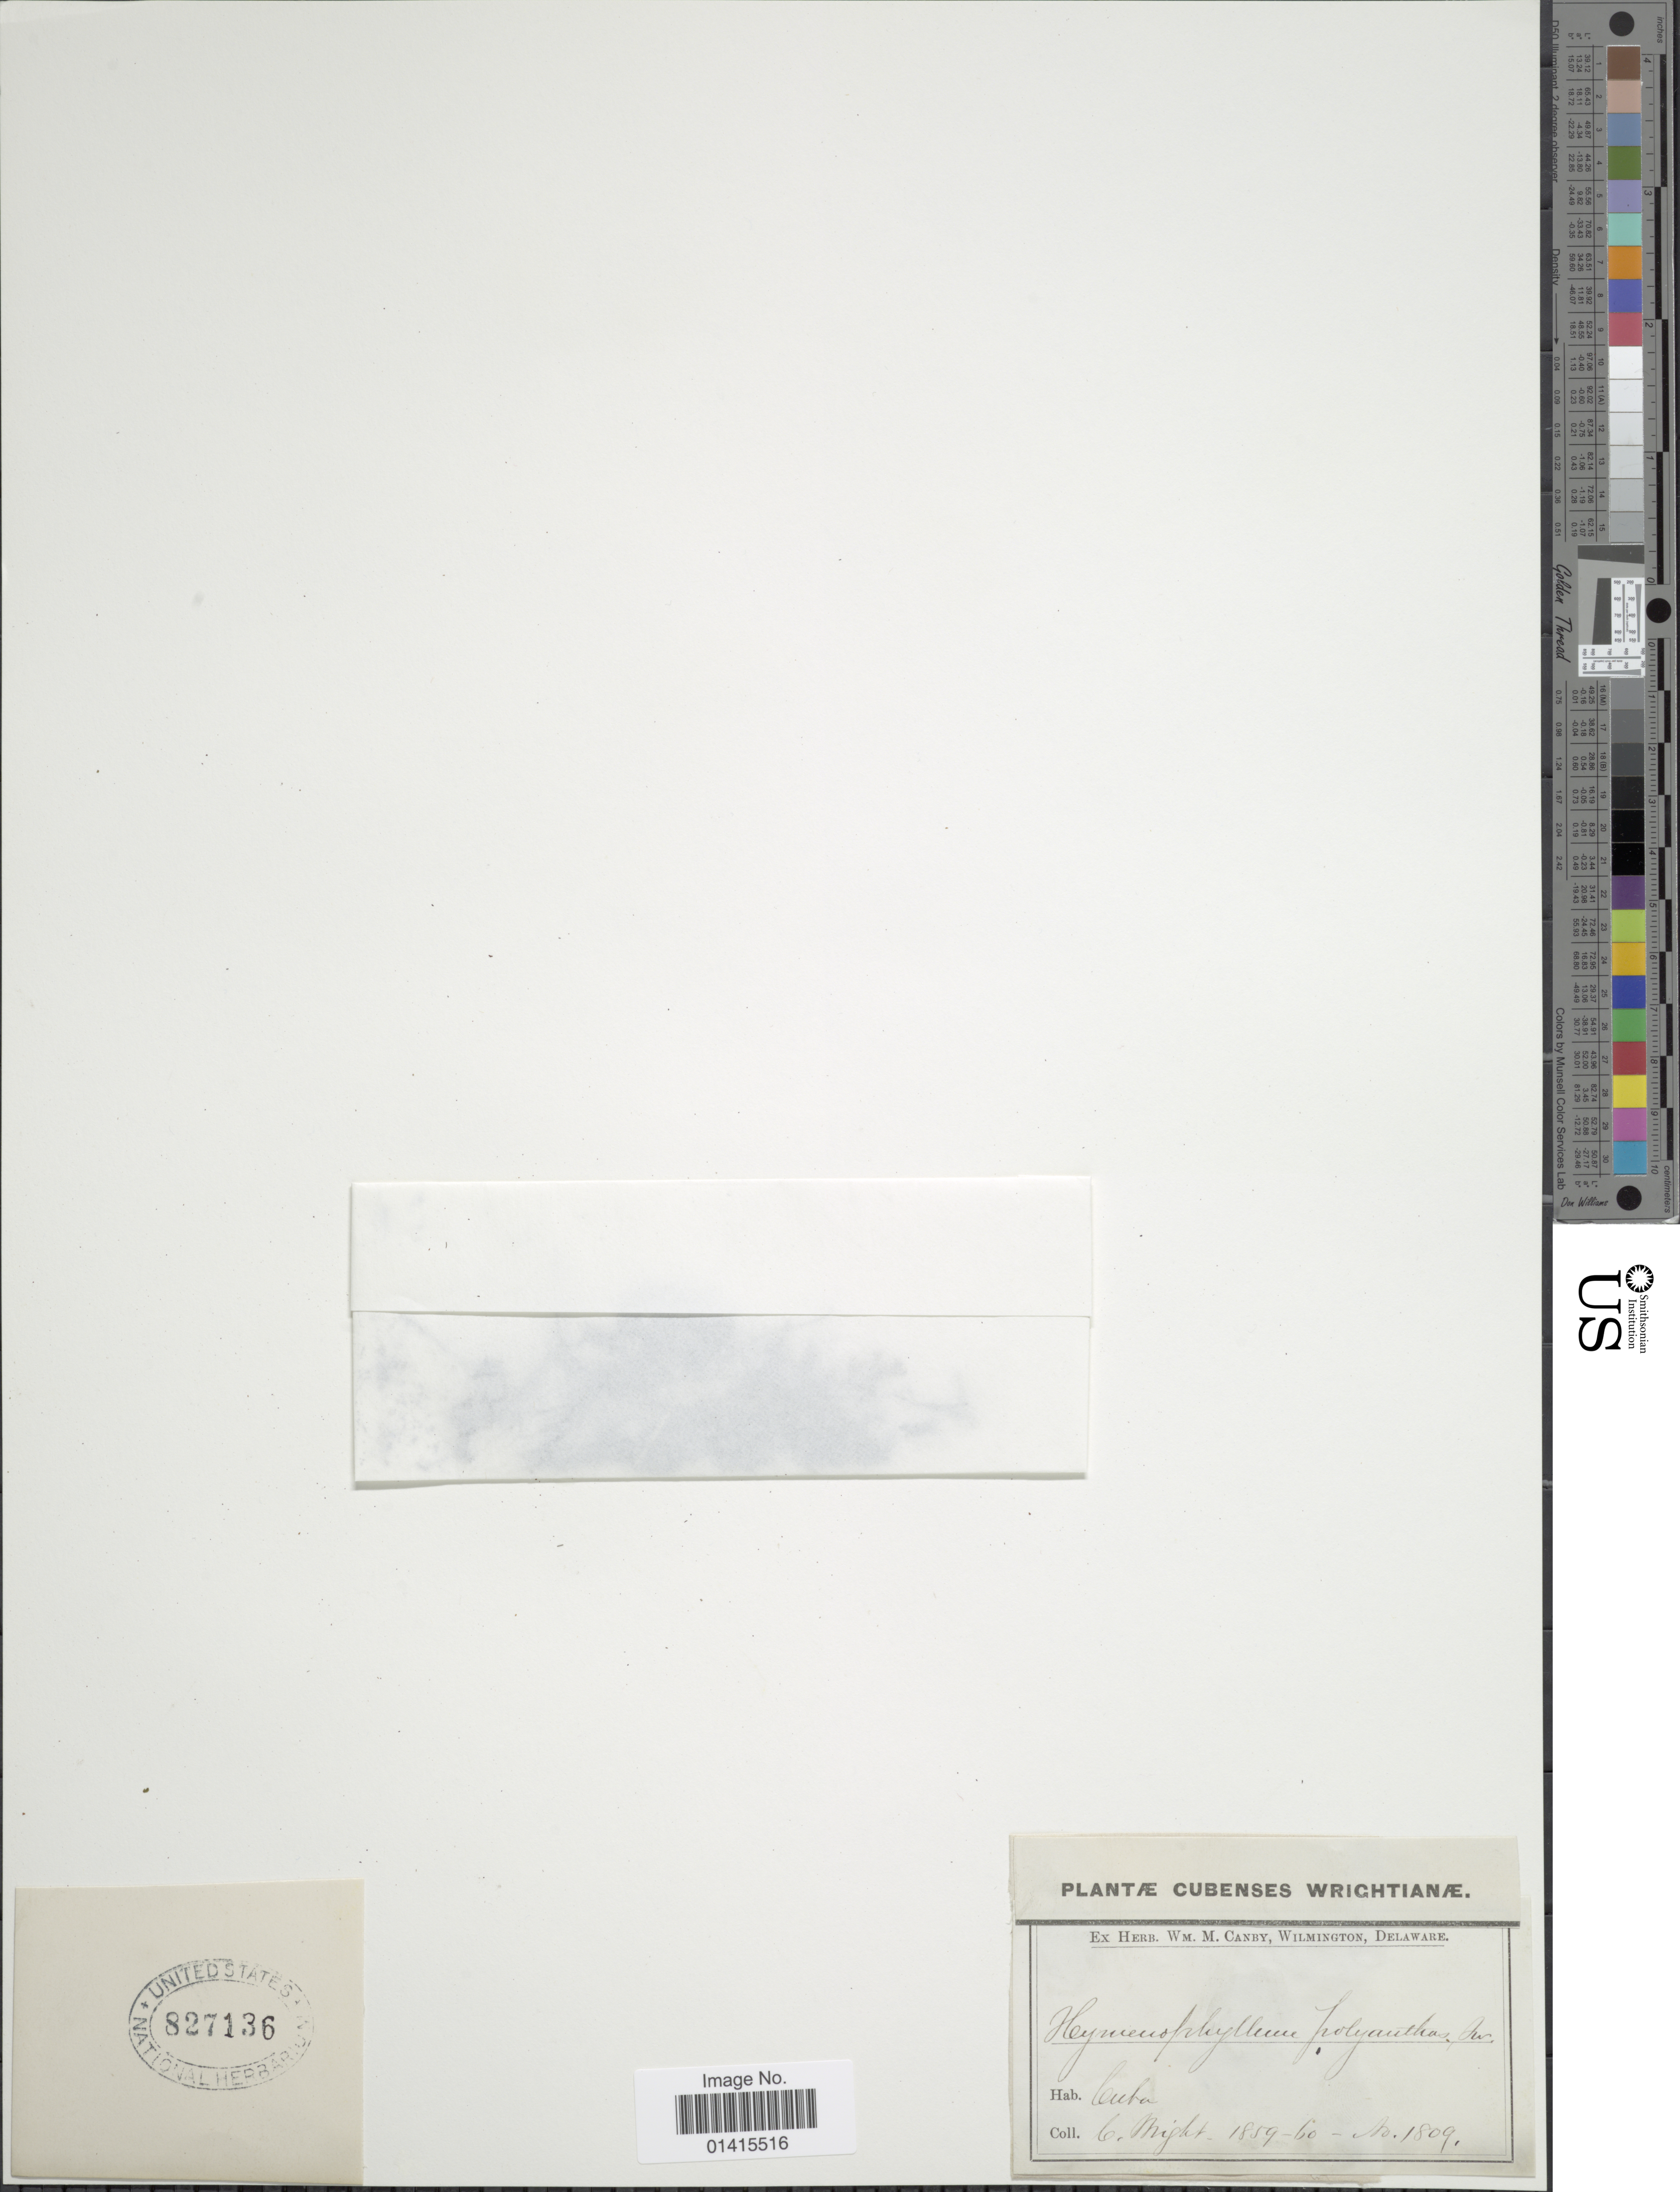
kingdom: Plantae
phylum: Tracheophyta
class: Polypodiopsida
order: Hymenophyllales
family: Hymenophyllaceae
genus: Hymenophyllum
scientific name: Hymenophyllum polyanthos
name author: (Sw.) Sw.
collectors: C. Wright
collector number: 1809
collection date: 1859/1860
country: Cuba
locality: Cuba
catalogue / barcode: US 827136